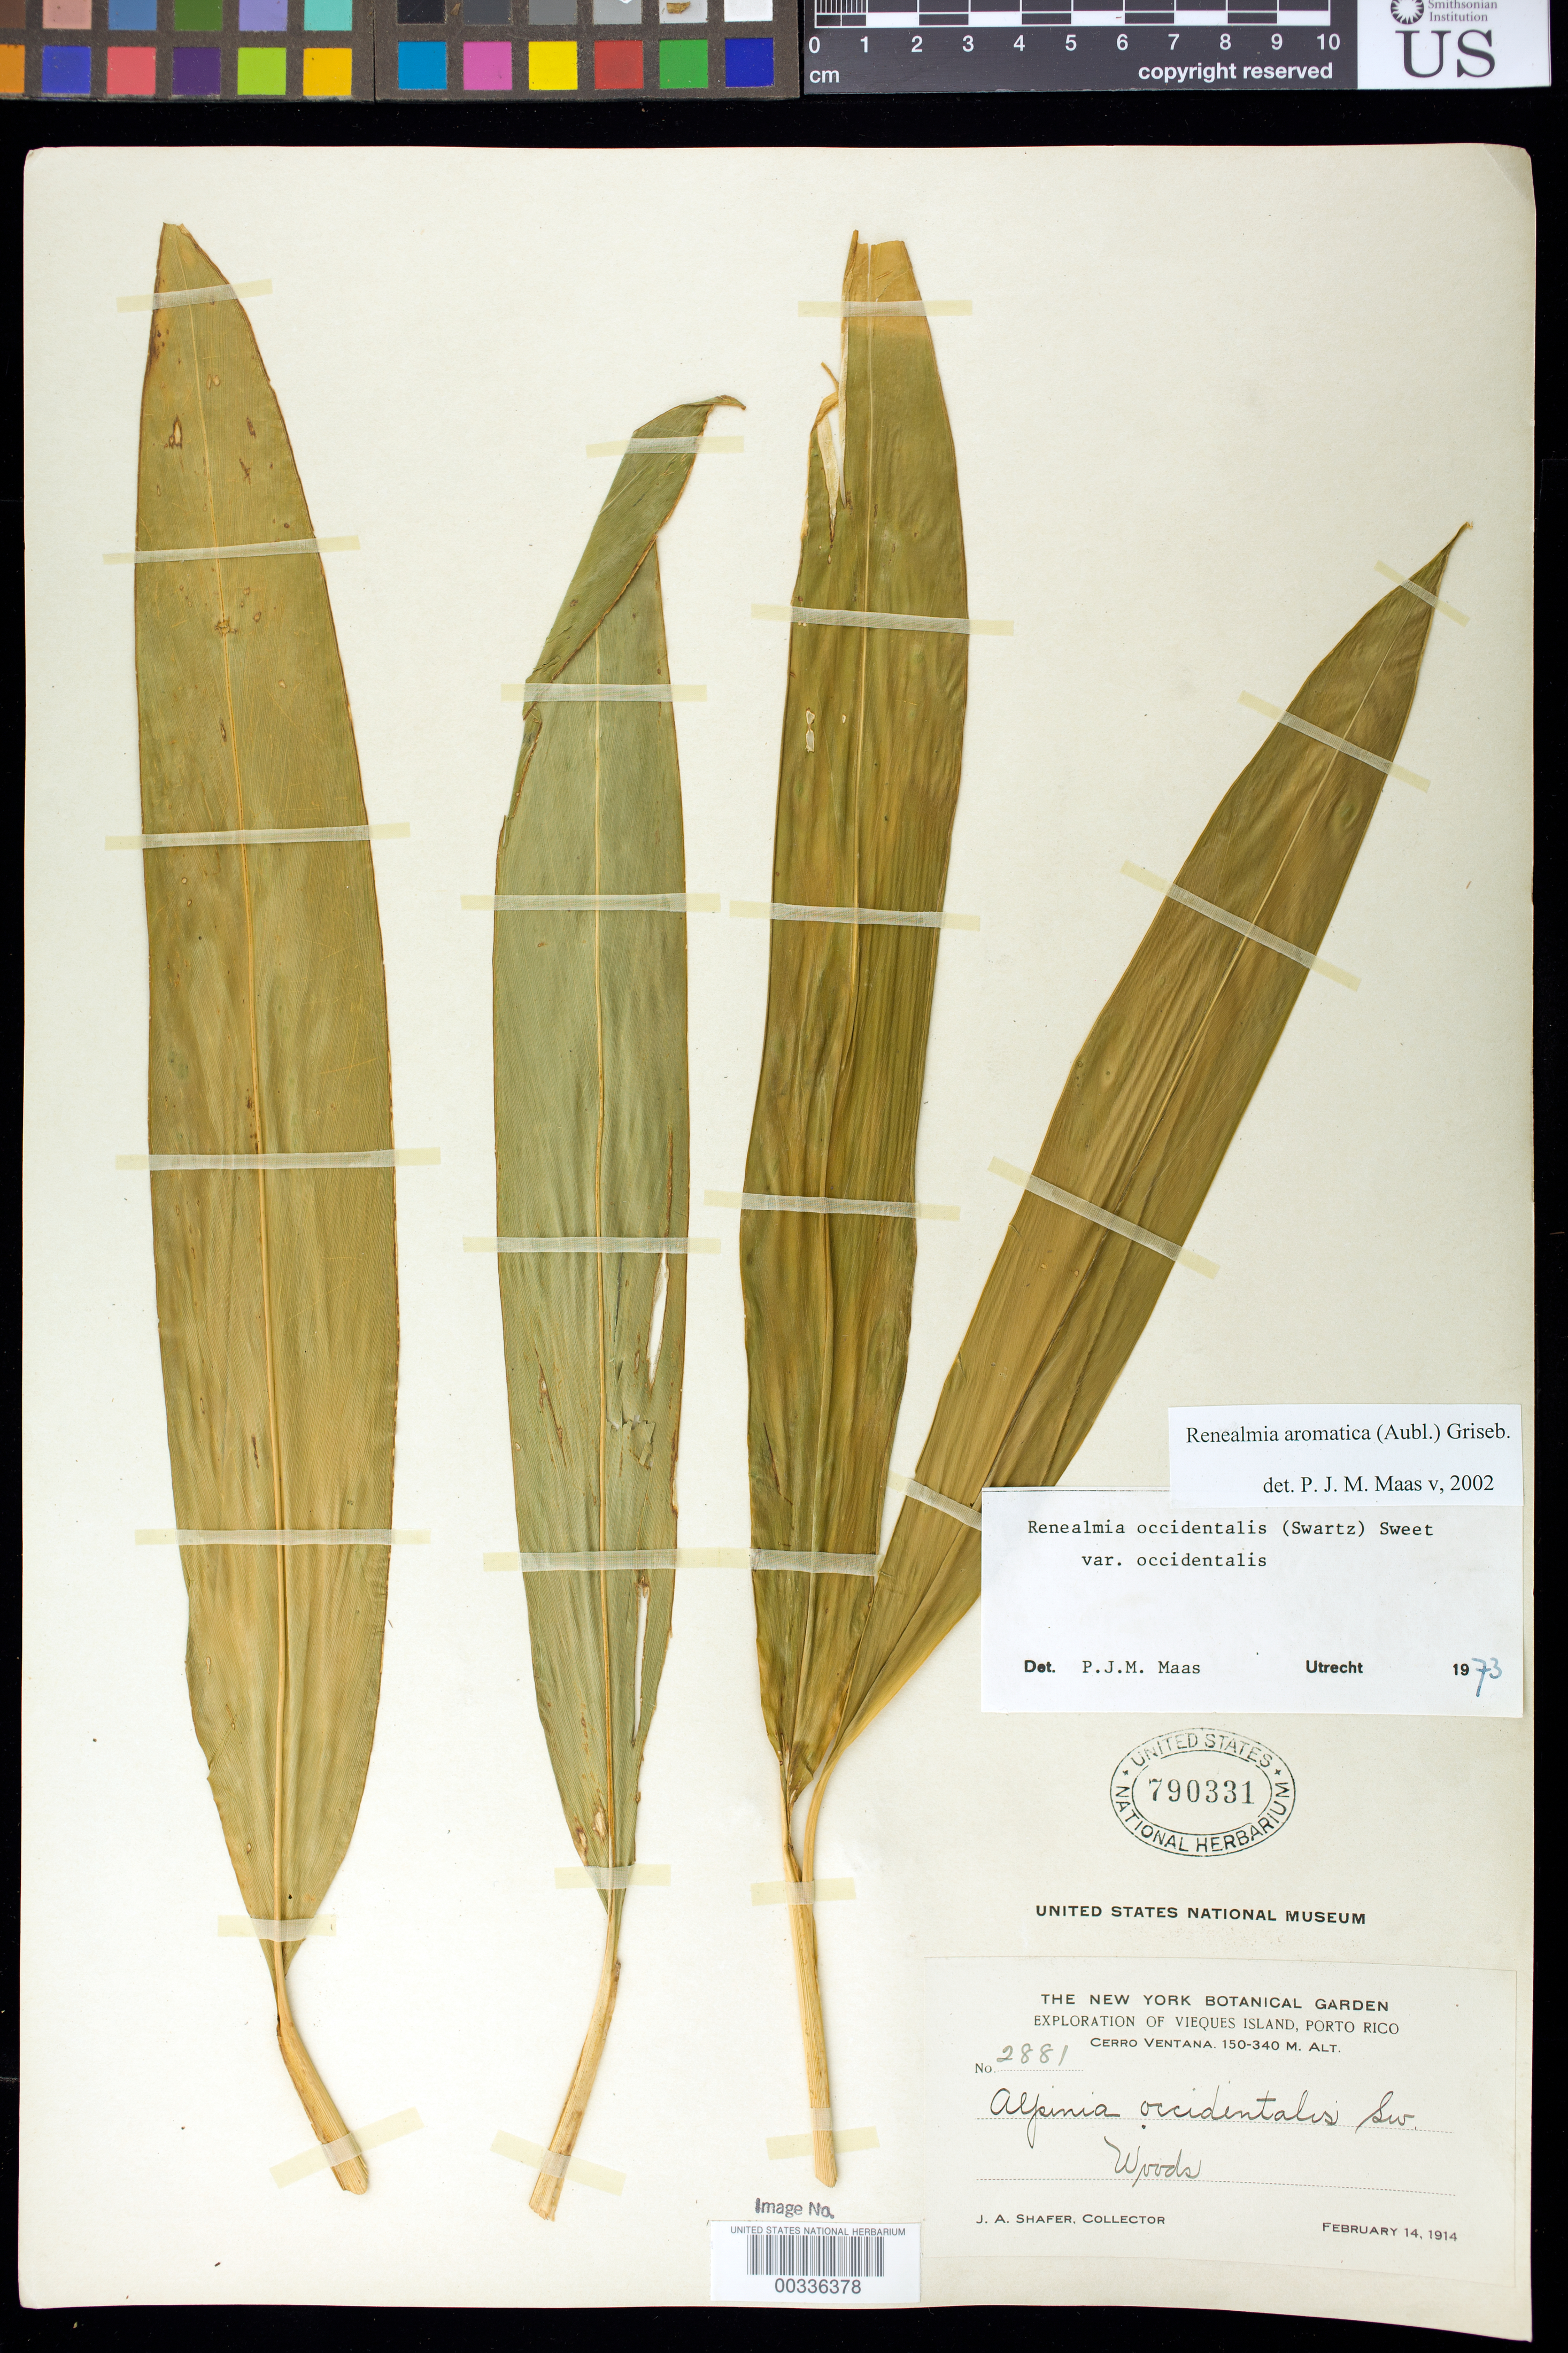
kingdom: Plantae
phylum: Tracheophyta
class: Liliopsida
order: Zingiberales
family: Zingiberaceae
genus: Renealmia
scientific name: Renealmia aromatica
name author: (Aubl.) Griseb.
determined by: Maas, Paul J. M.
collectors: J. A. Shafer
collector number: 2881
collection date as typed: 14 Feb 1914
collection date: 1914-02-14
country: Puerto Rico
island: Greater Antilles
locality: Exploration of vieques island, cerro ventana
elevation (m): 150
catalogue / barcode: US 790331